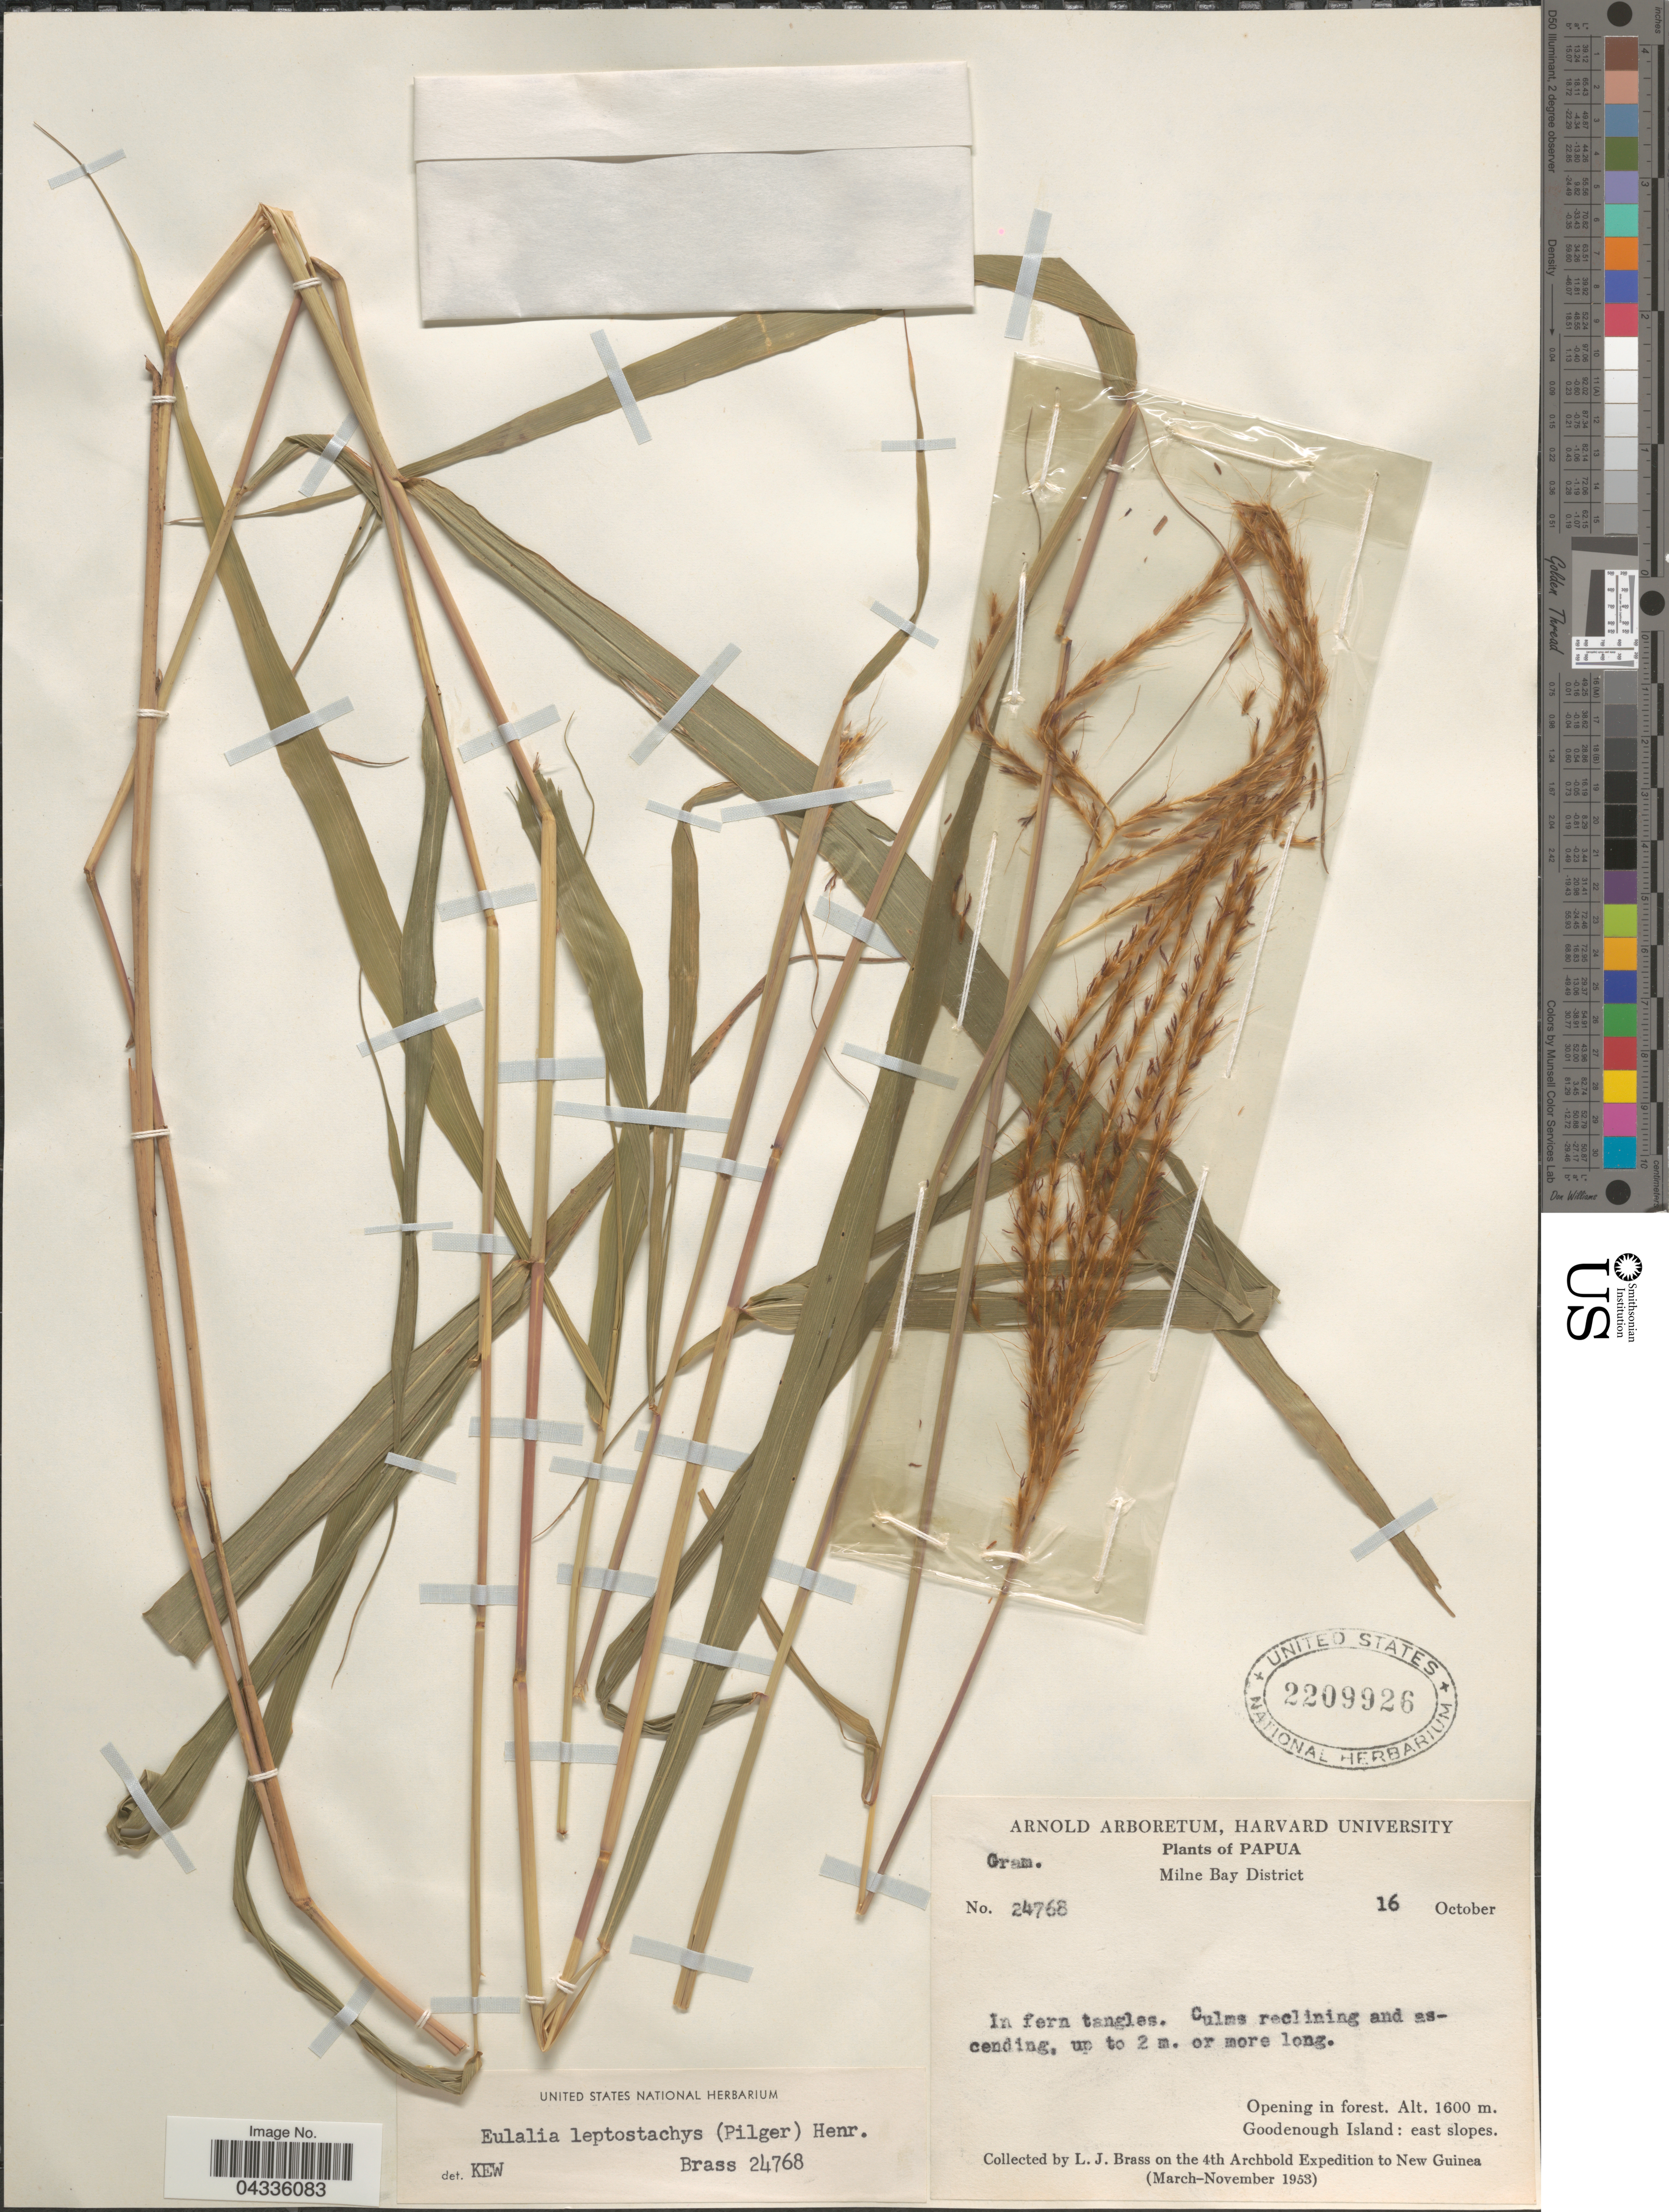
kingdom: Plantae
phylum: Tracheophyta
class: Liliopsida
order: Poales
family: Poaceae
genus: Eulalia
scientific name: Eulalia leptostachys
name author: (Pilg.) Henr.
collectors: L. J. Brass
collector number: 24768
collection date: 1953-10-16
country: Papua New Guinea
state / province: Milne Bay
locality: Papua. Milne Bay District. Goodenough Island: east slopes. 4th Archbold Expedition to New Guinea.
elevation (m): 1600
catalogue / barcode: US 2209926